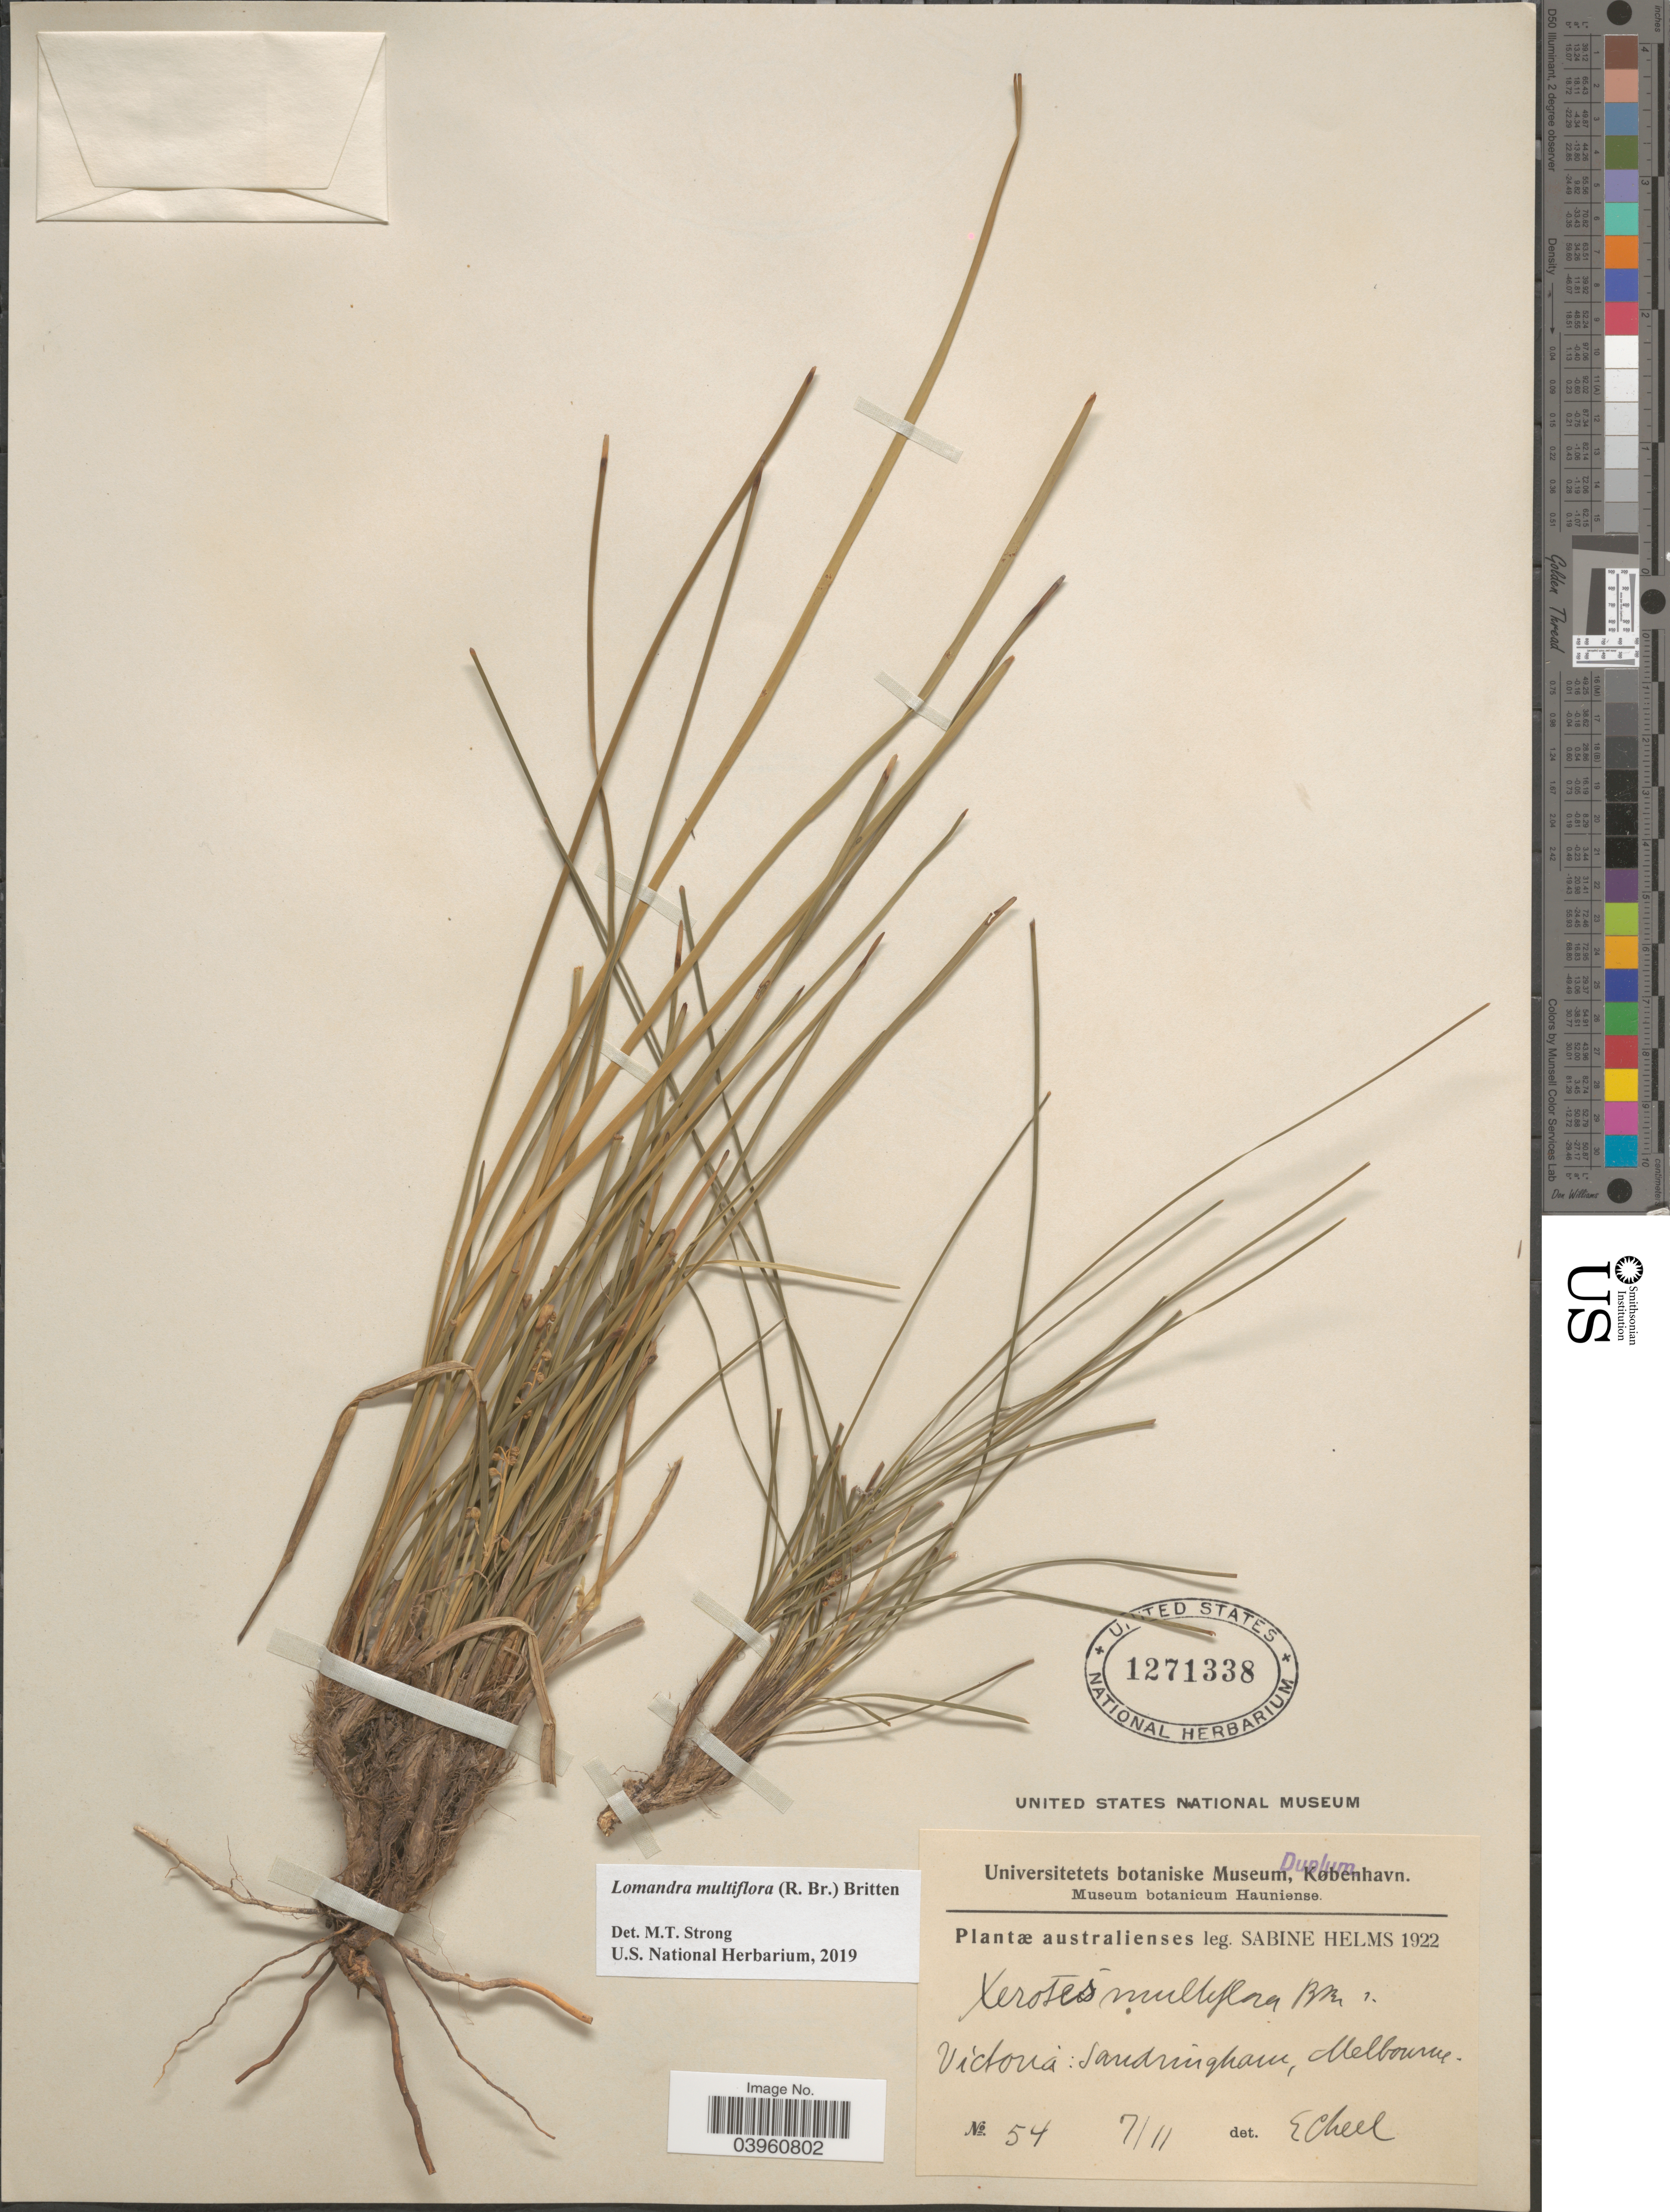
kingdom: Plantae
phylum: Tracheophyta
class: Liliopsida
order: Asparagales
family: Asparagaceae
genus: Lomandra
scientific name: Lomandra multiflora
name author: (R. Br.) Britten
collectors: S. Helms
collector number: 54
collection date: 1922-11-07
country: Australia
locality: Victoria: Sandringham, Melbourne.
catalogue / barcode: US 1271338